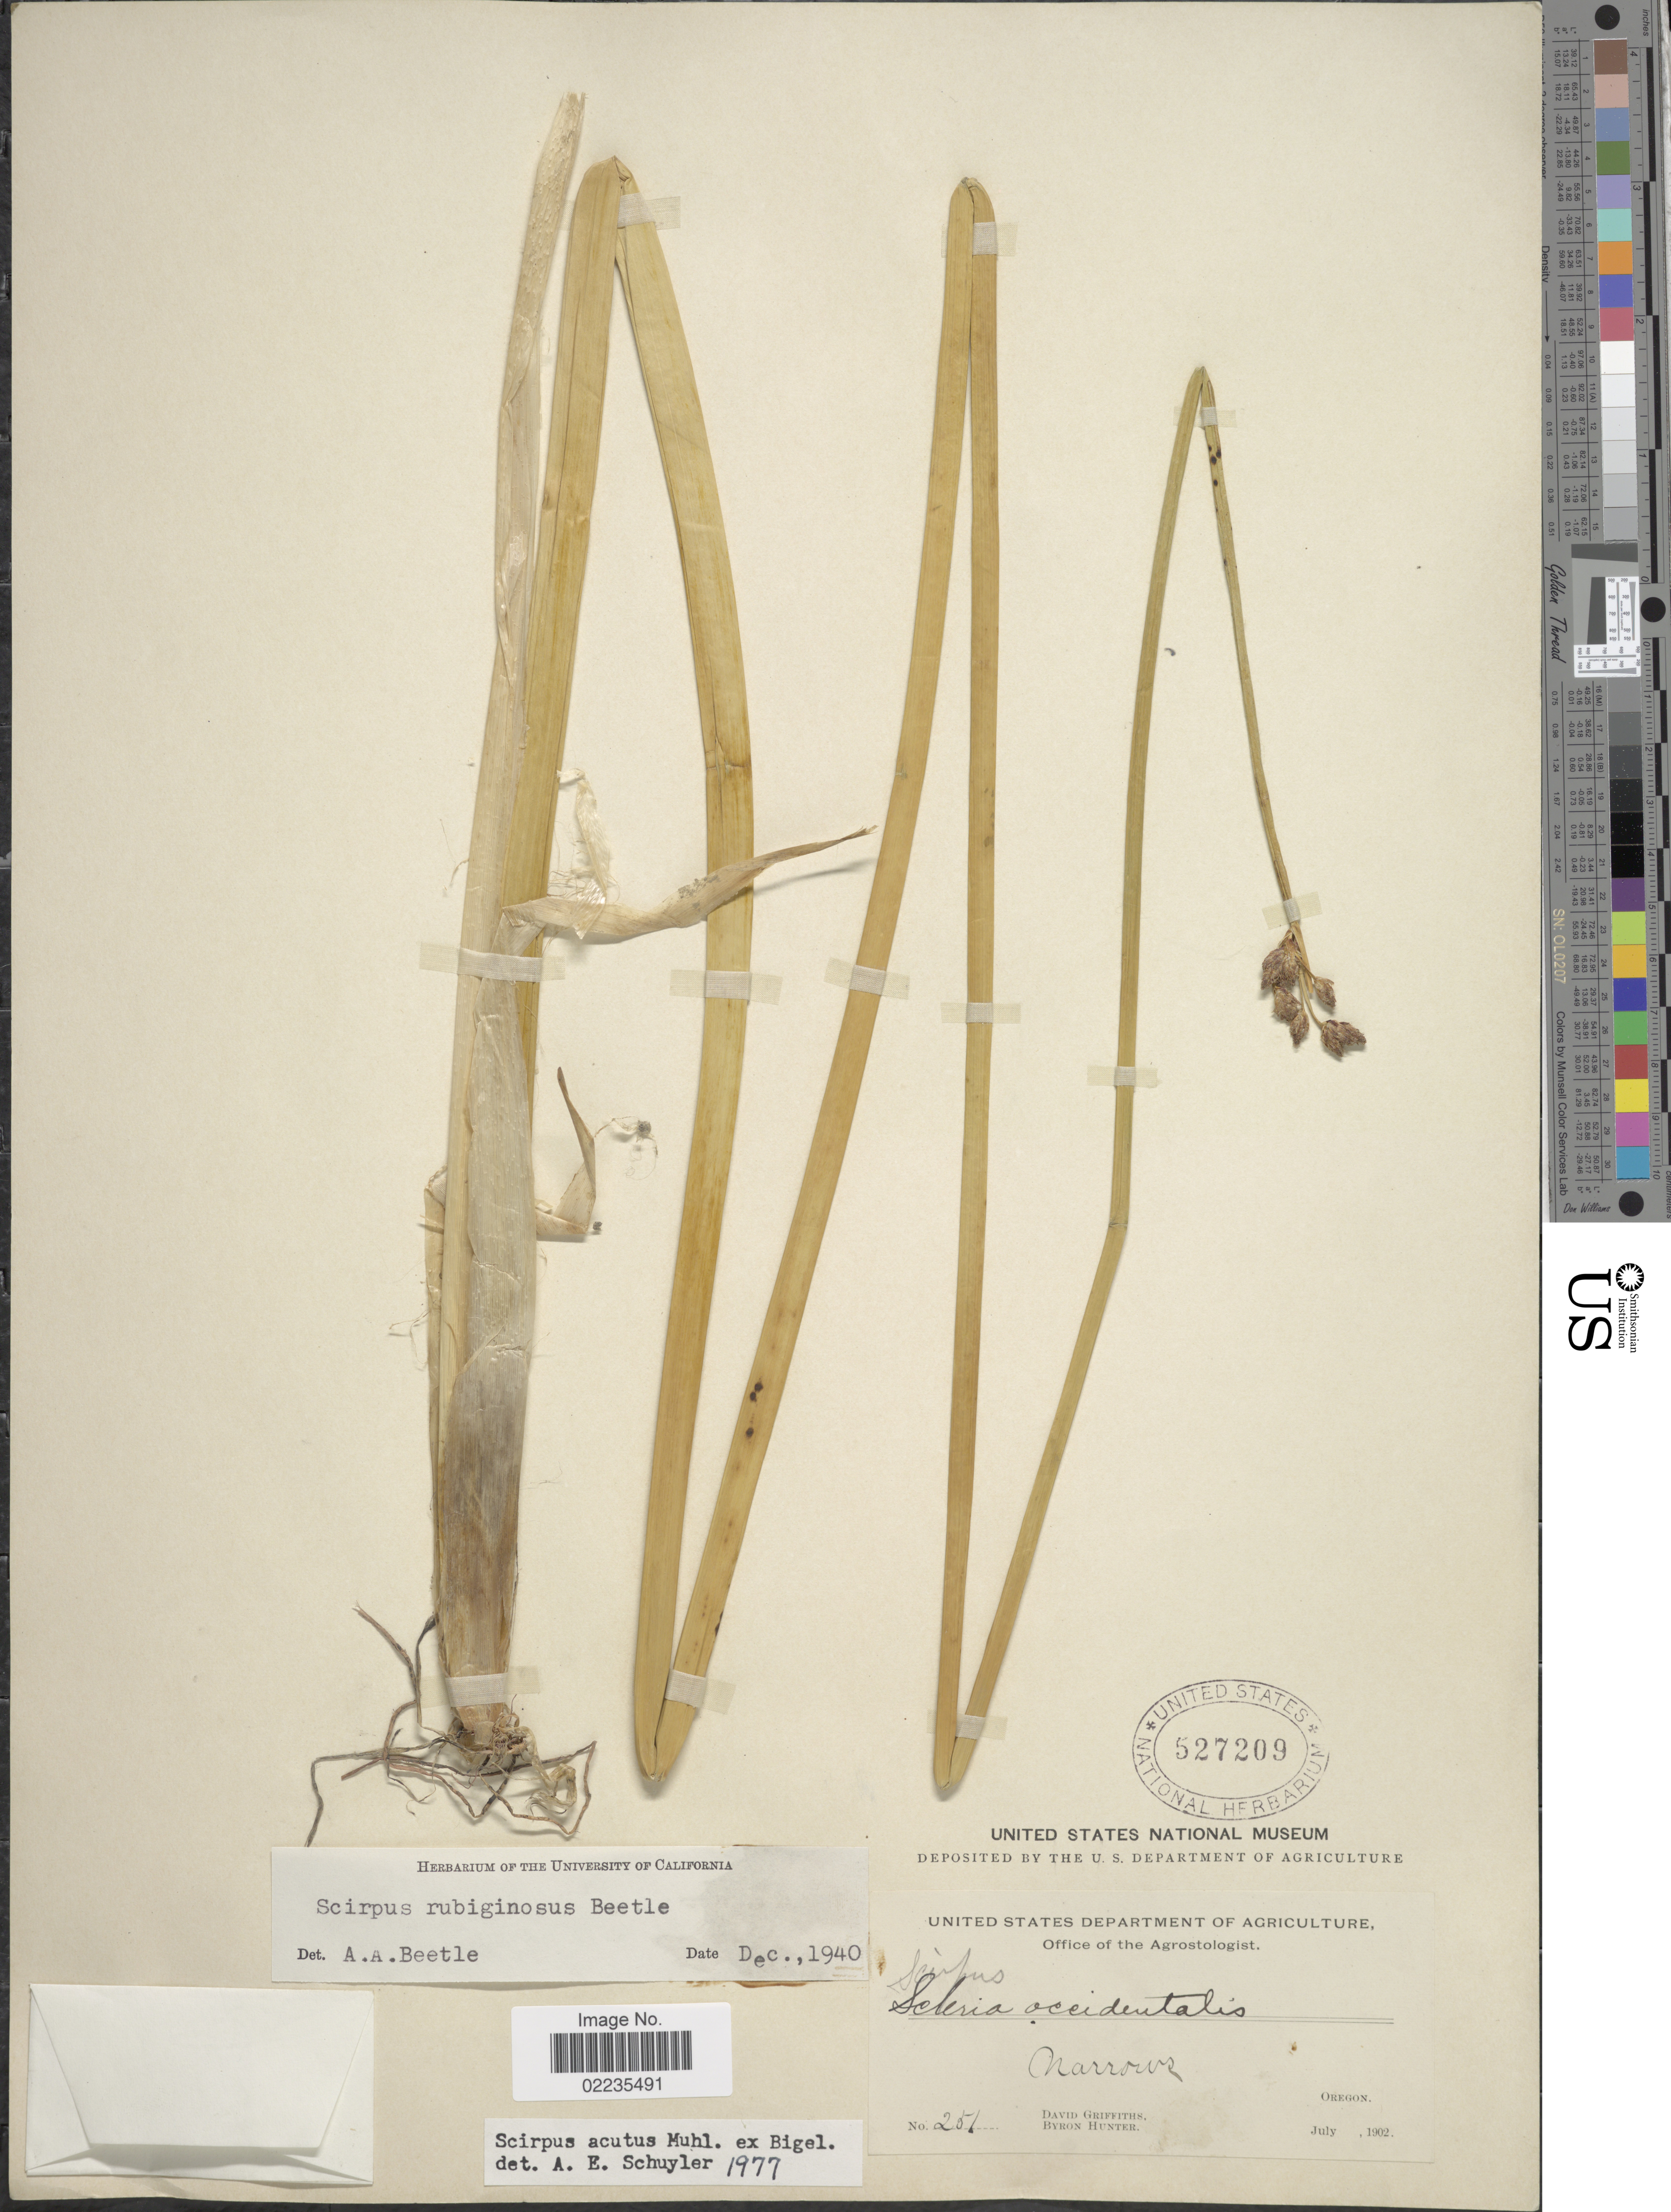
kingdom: Plantae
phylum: Tracheophyta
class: Liliopsida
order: Poales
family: Cyperaceae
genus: Schoenoplectus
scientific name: Schoenoplectus acutus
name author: (Muhl. ex Bigelow) Á. Löve & D. Löve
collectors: D. Griffiths & B. Hunter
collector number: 251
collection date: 1902-07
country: United States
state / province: Oregon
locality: Narrows, Oregon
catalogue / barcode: US 527209